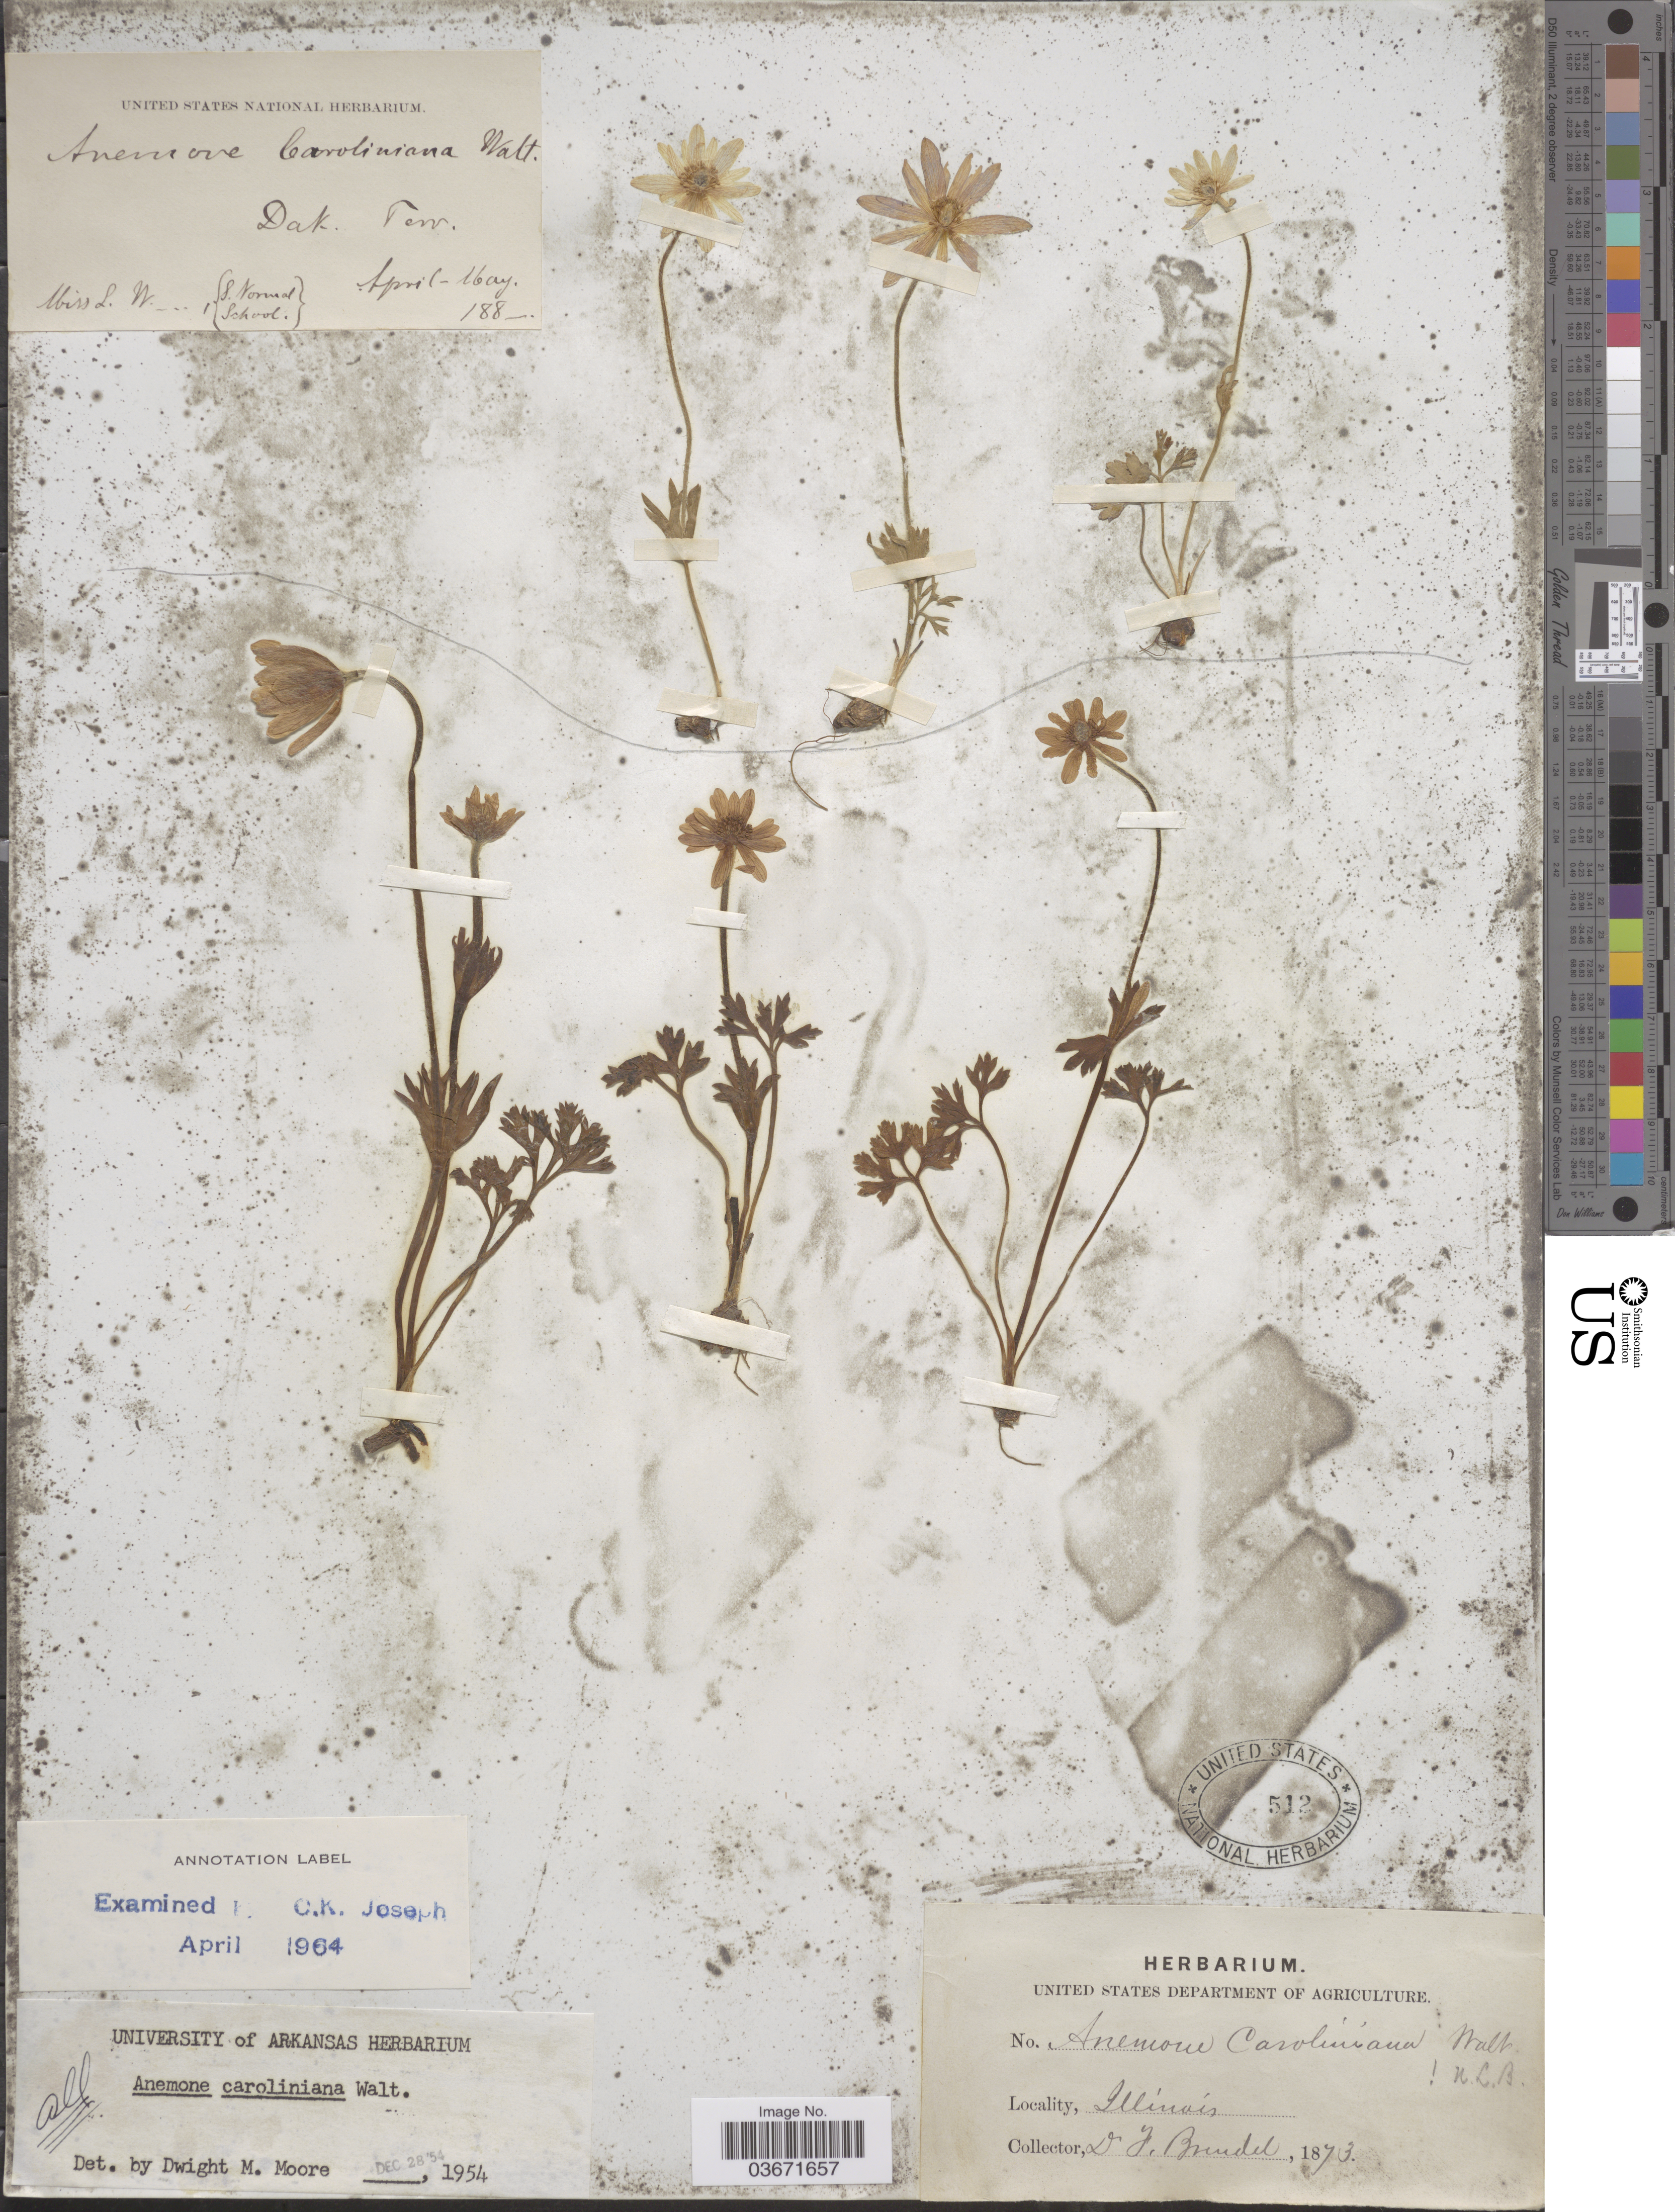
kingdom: Plantae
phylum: Tracheophyta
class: Magnoliopsida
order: Ranunculales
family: Ranunculaceae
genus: Anemone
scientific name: Anemone caroliniana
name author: Walter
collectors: Miss L. W.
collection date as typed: April-May 188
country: United States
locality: Dak. Terr.